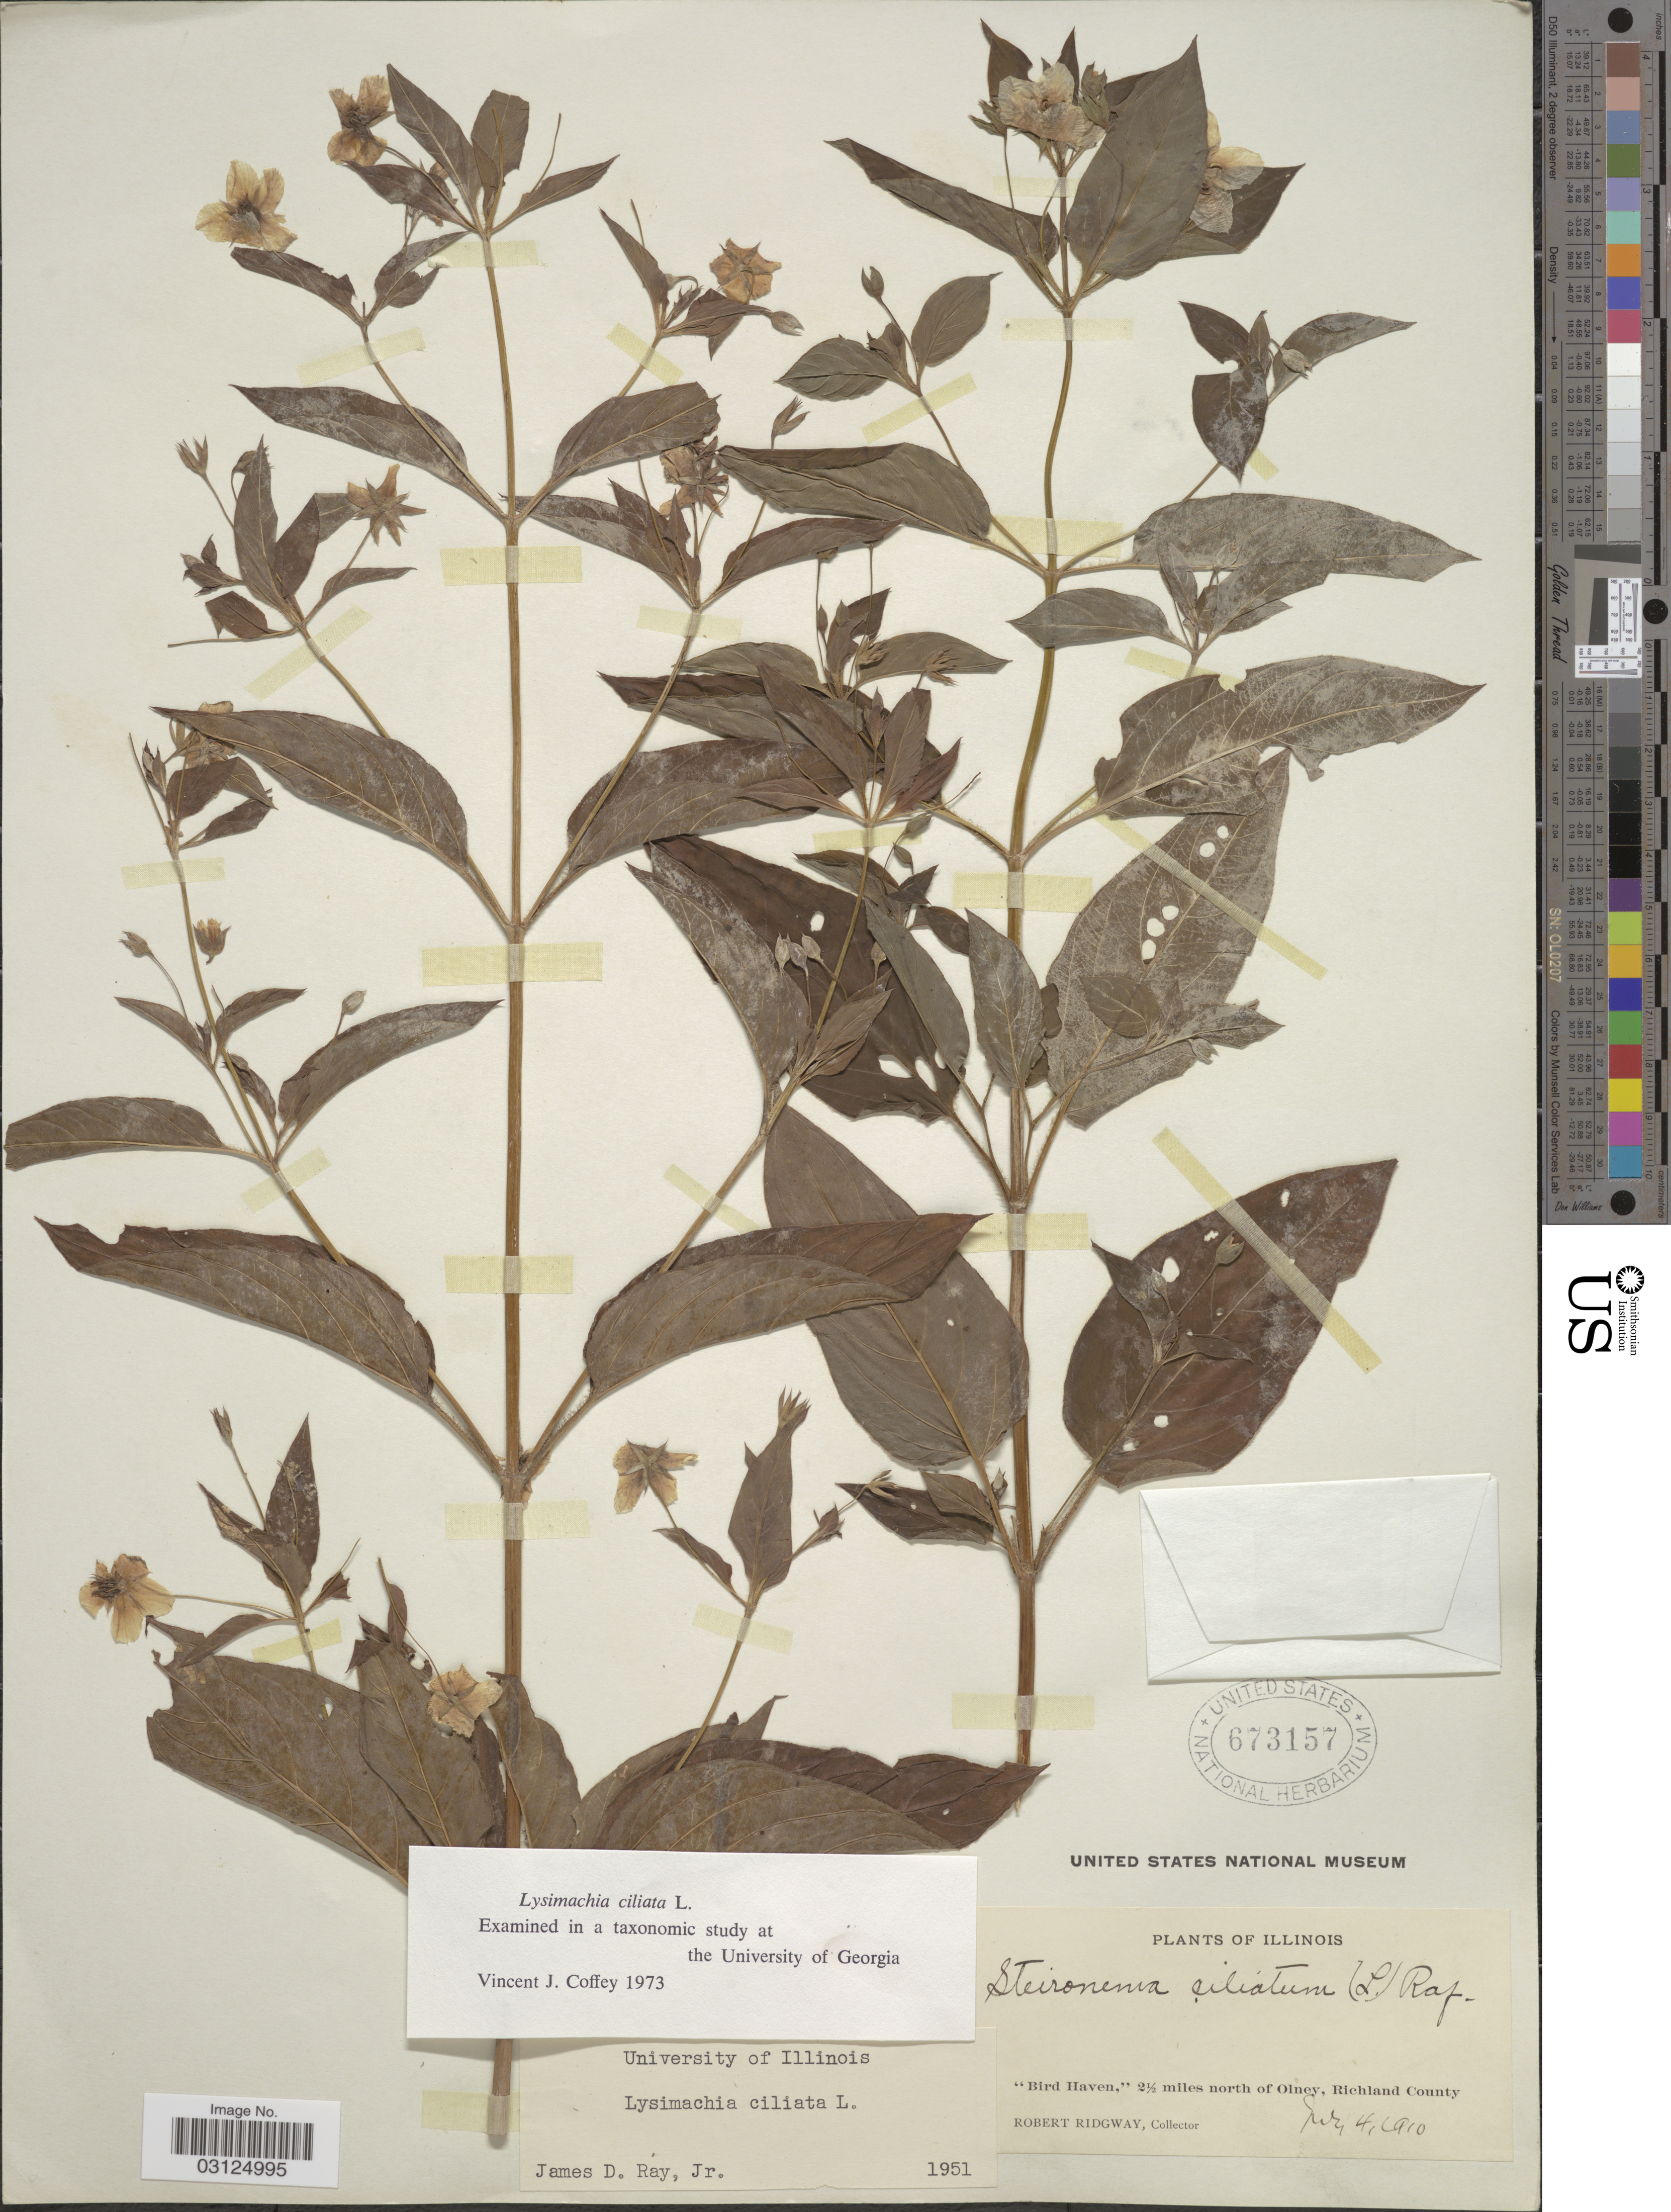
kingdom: Plantae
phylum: Tracheophyta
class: Magnoliopsida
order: Ericales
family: Primulaceae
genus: Lysimachia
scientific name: Lysimachia ciliata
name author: L.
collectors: R. Ridgeway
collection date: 1910-07-04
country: United States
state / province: Illinois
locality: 'Bird Haven', 2½ miles north of Olney, Richland County.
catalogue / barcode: US 673157